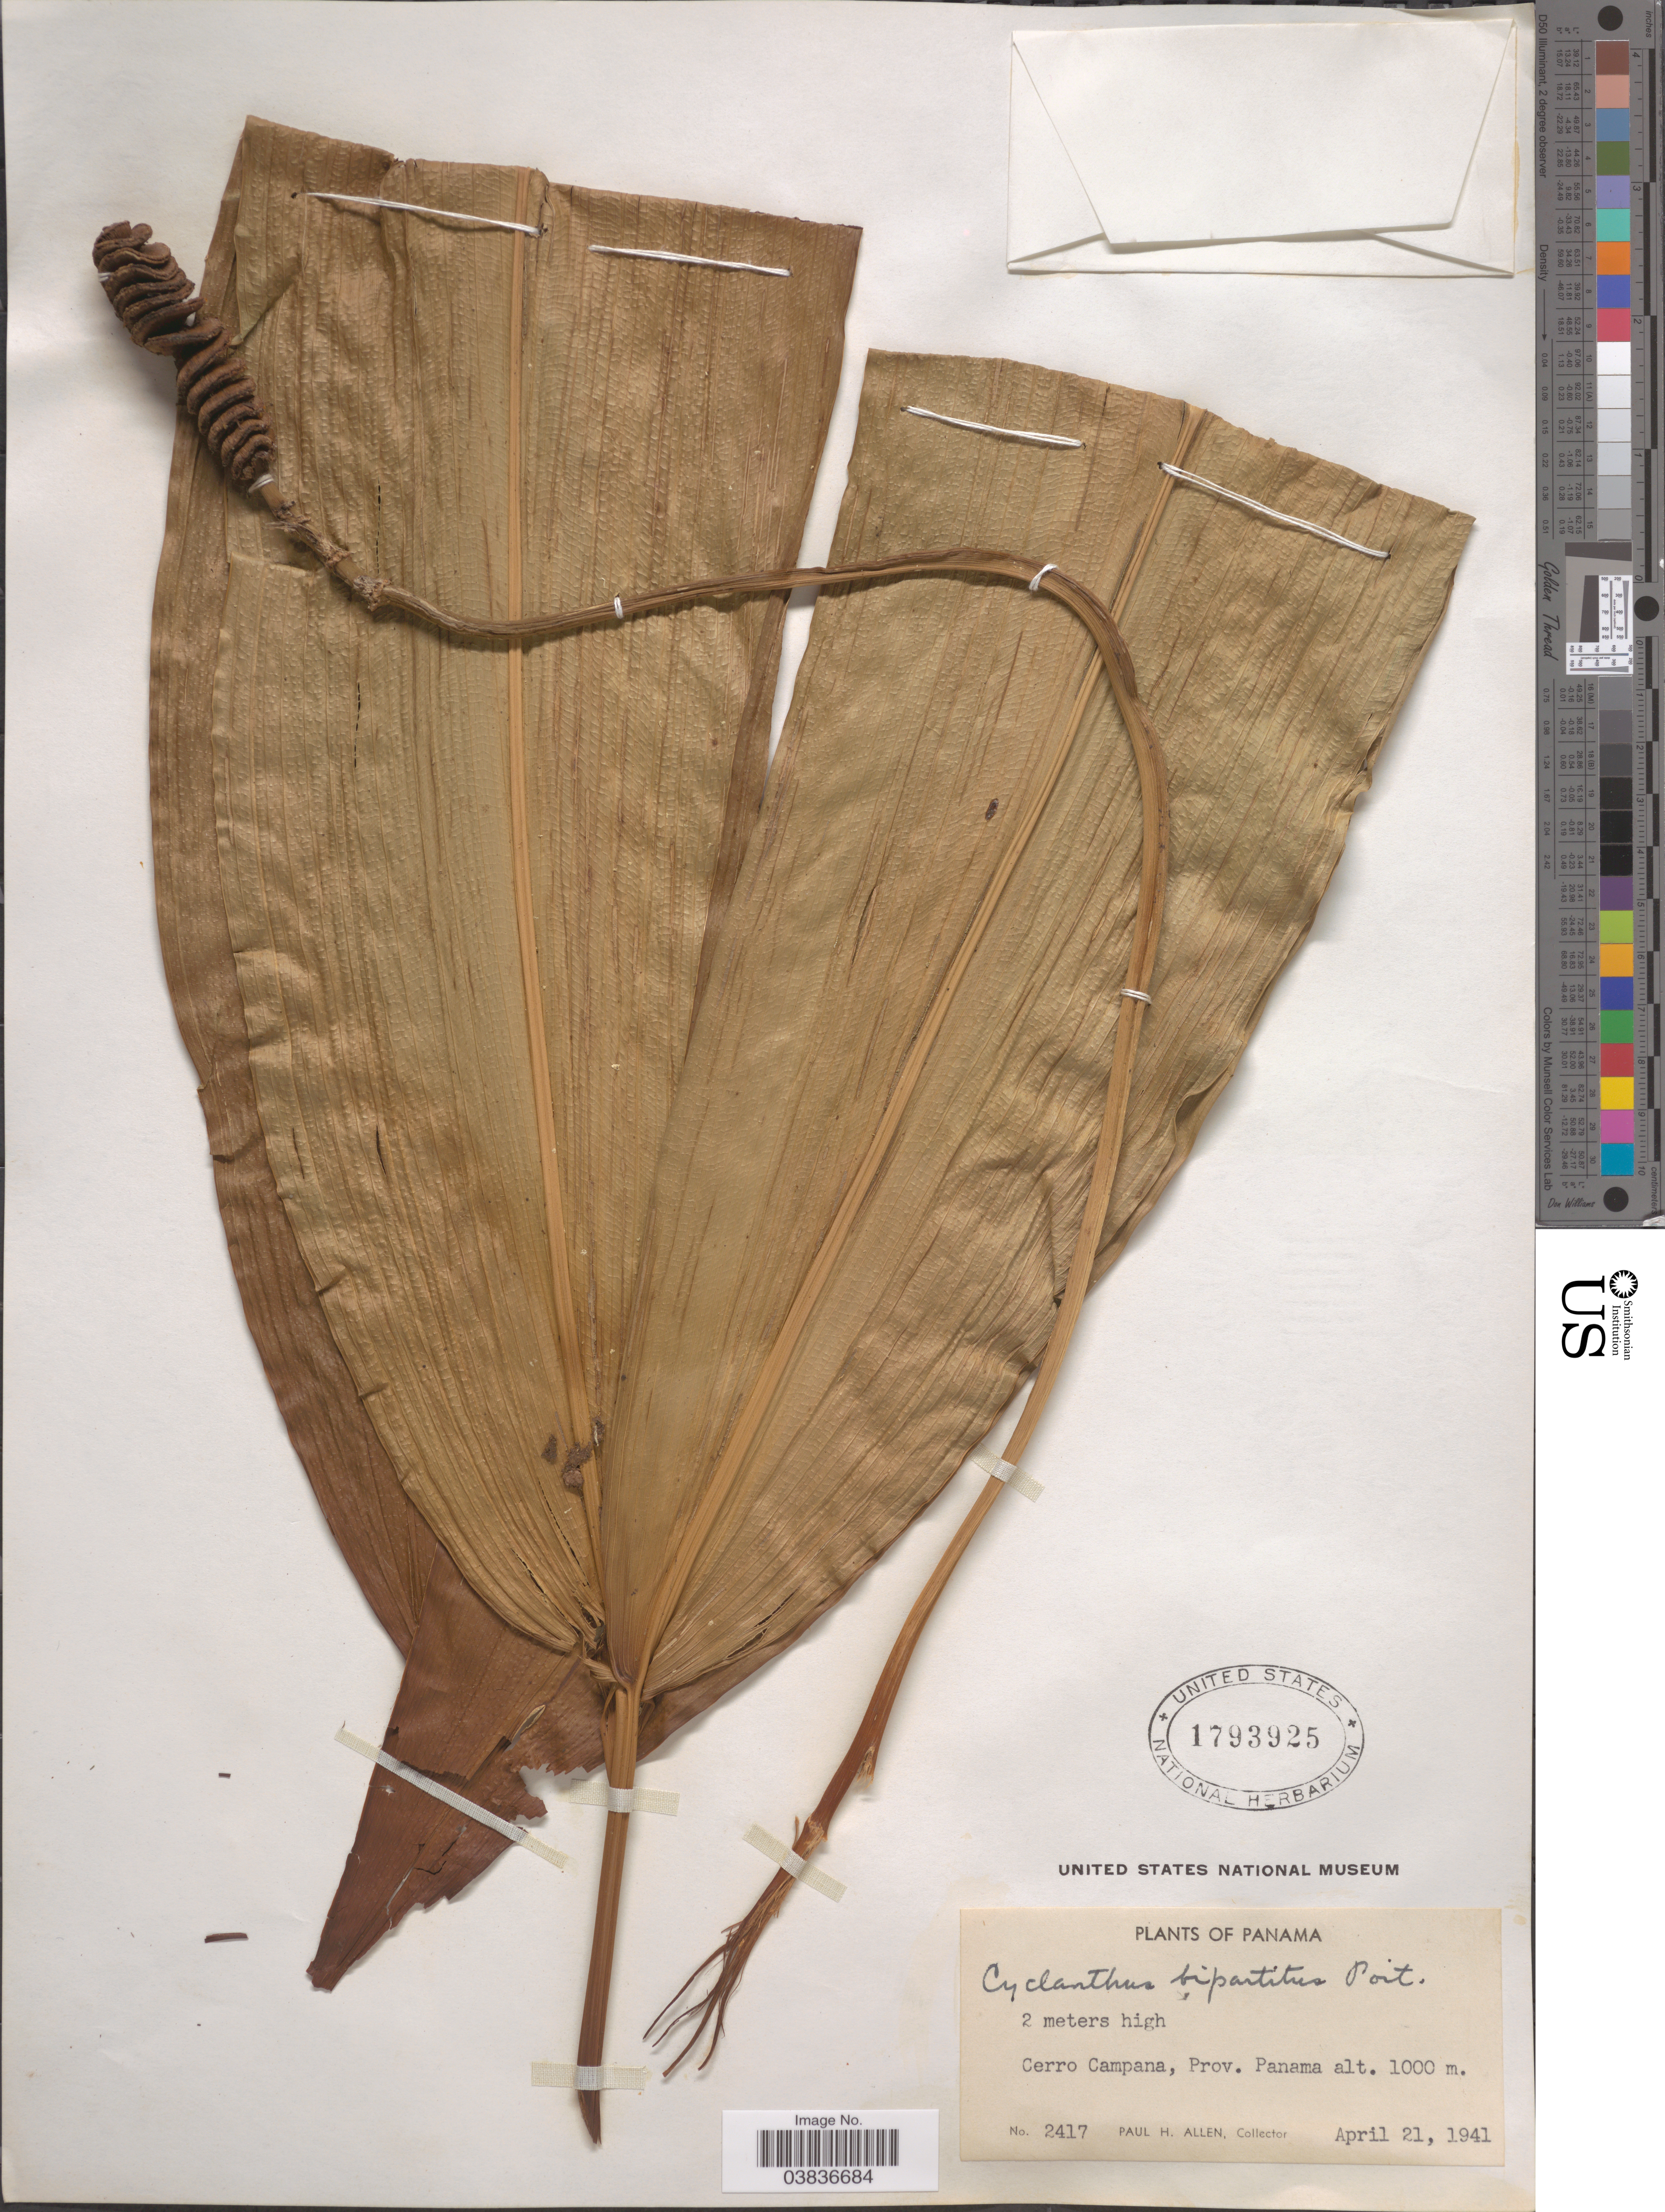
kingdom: Plantae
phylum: Tracheophyta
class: Liliopsida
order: Pandanales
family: Cyclanthaceae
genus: Cyclanthus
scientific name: Cyclanthus bipartitus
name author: Poit. ex A. Rich.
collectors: P. H. Allen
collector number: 2417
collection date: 1941-04-21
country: Panama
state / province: Panamá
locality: Cerro Campana.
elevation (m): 1000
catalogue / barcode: US 1793925